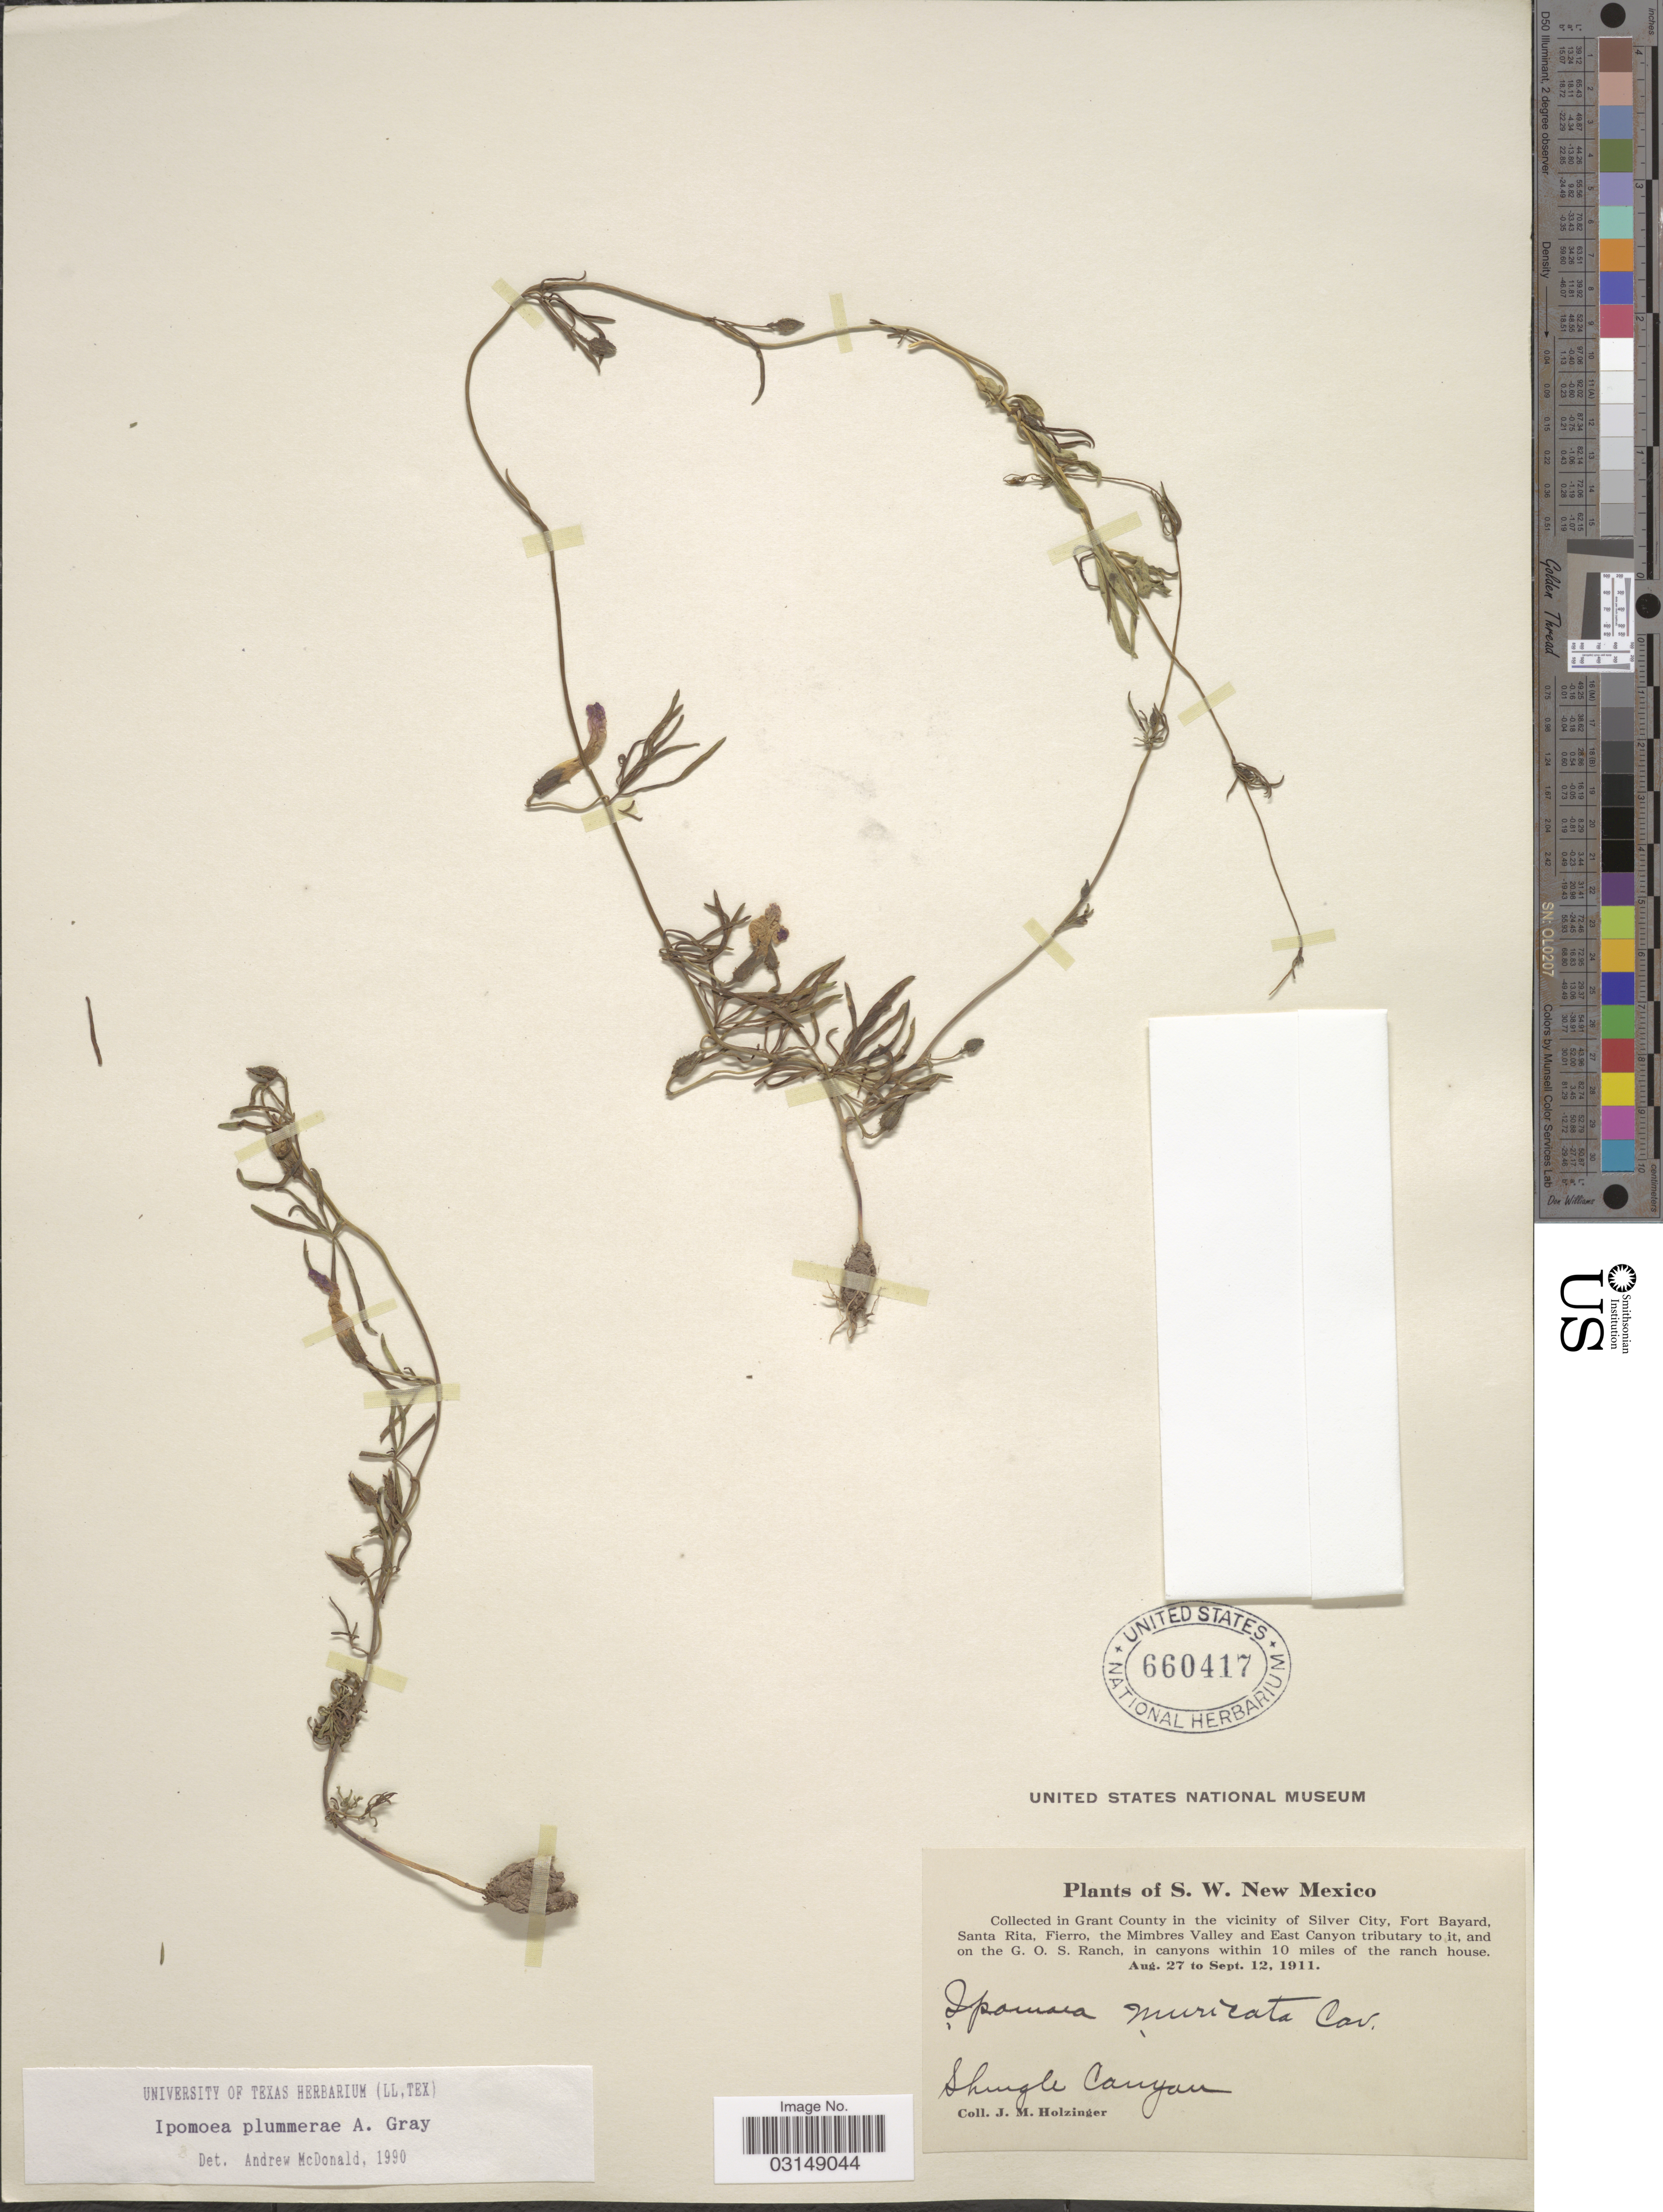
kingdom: Plantae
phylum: Tracheophyta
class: Magnoliopsida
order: Solanales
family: Convolvulaceae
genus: Ipomoea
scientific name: Ipomoea plummerae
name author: A. Gray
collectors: J. M. Holzinger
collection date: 1911-08-27/1911-09-12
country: United States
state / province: New Mexico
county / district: Grant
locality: Shingle Canyon, Grant County (in the vicinity of Silver City, Fort Bayard, Santa Rita, Fierro, the Mimbres Valley and East Canyon tributary to it, and on the G. O. S. Ranch, in canyons within 10 miles of the ranch house), S.W. New Mexico.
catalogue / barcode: US 660417